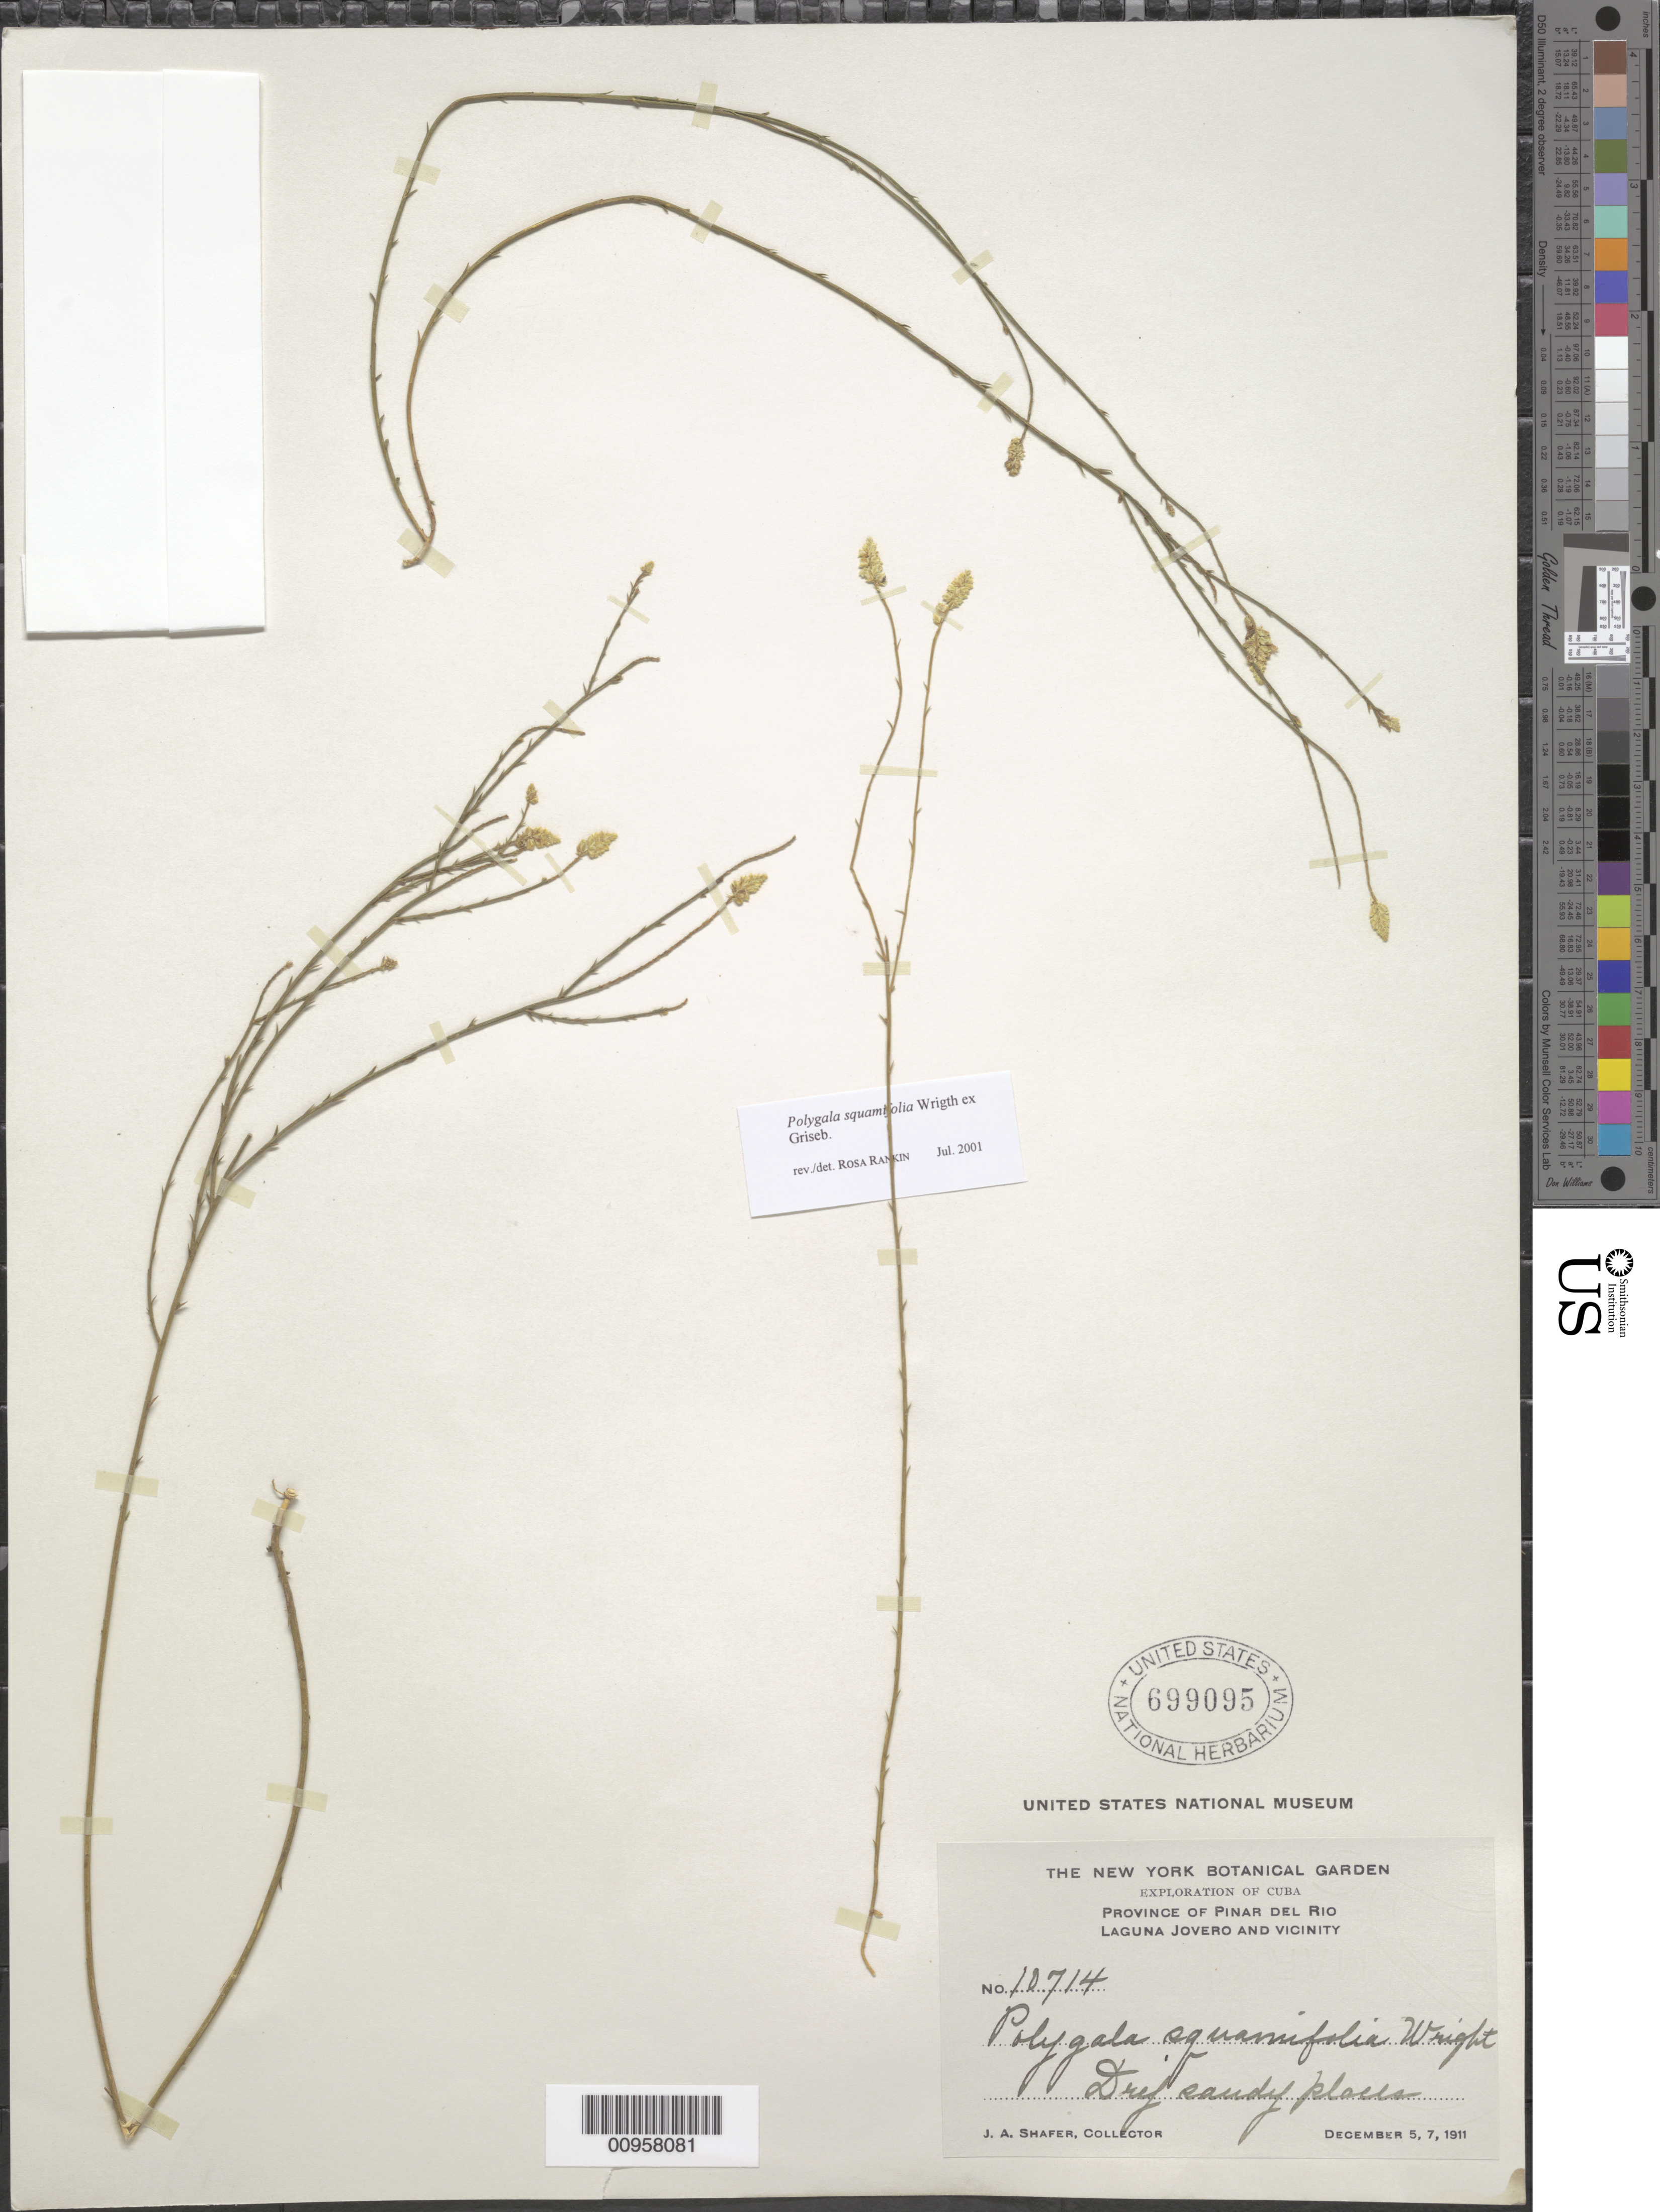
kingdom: Plantae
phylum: Tracheophyta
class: Magnoliopsida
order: Fabales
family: Polygalaceae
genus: Polygala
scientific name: Polygala squamifolia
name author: C. Wright in Griseb.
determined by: Rankin Rodriguez, Rosa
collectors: J. A. Shafer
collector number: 10714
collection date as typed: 05 Dec 1911 to 07 Dec 1911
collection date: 1911-12-05/1911-12-07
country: Cuba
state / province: Pinar del Rio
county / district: Dry forest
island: Cuba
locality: Laguna Jovero and vicinity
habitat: Dry sandy places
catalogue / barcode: US 699095